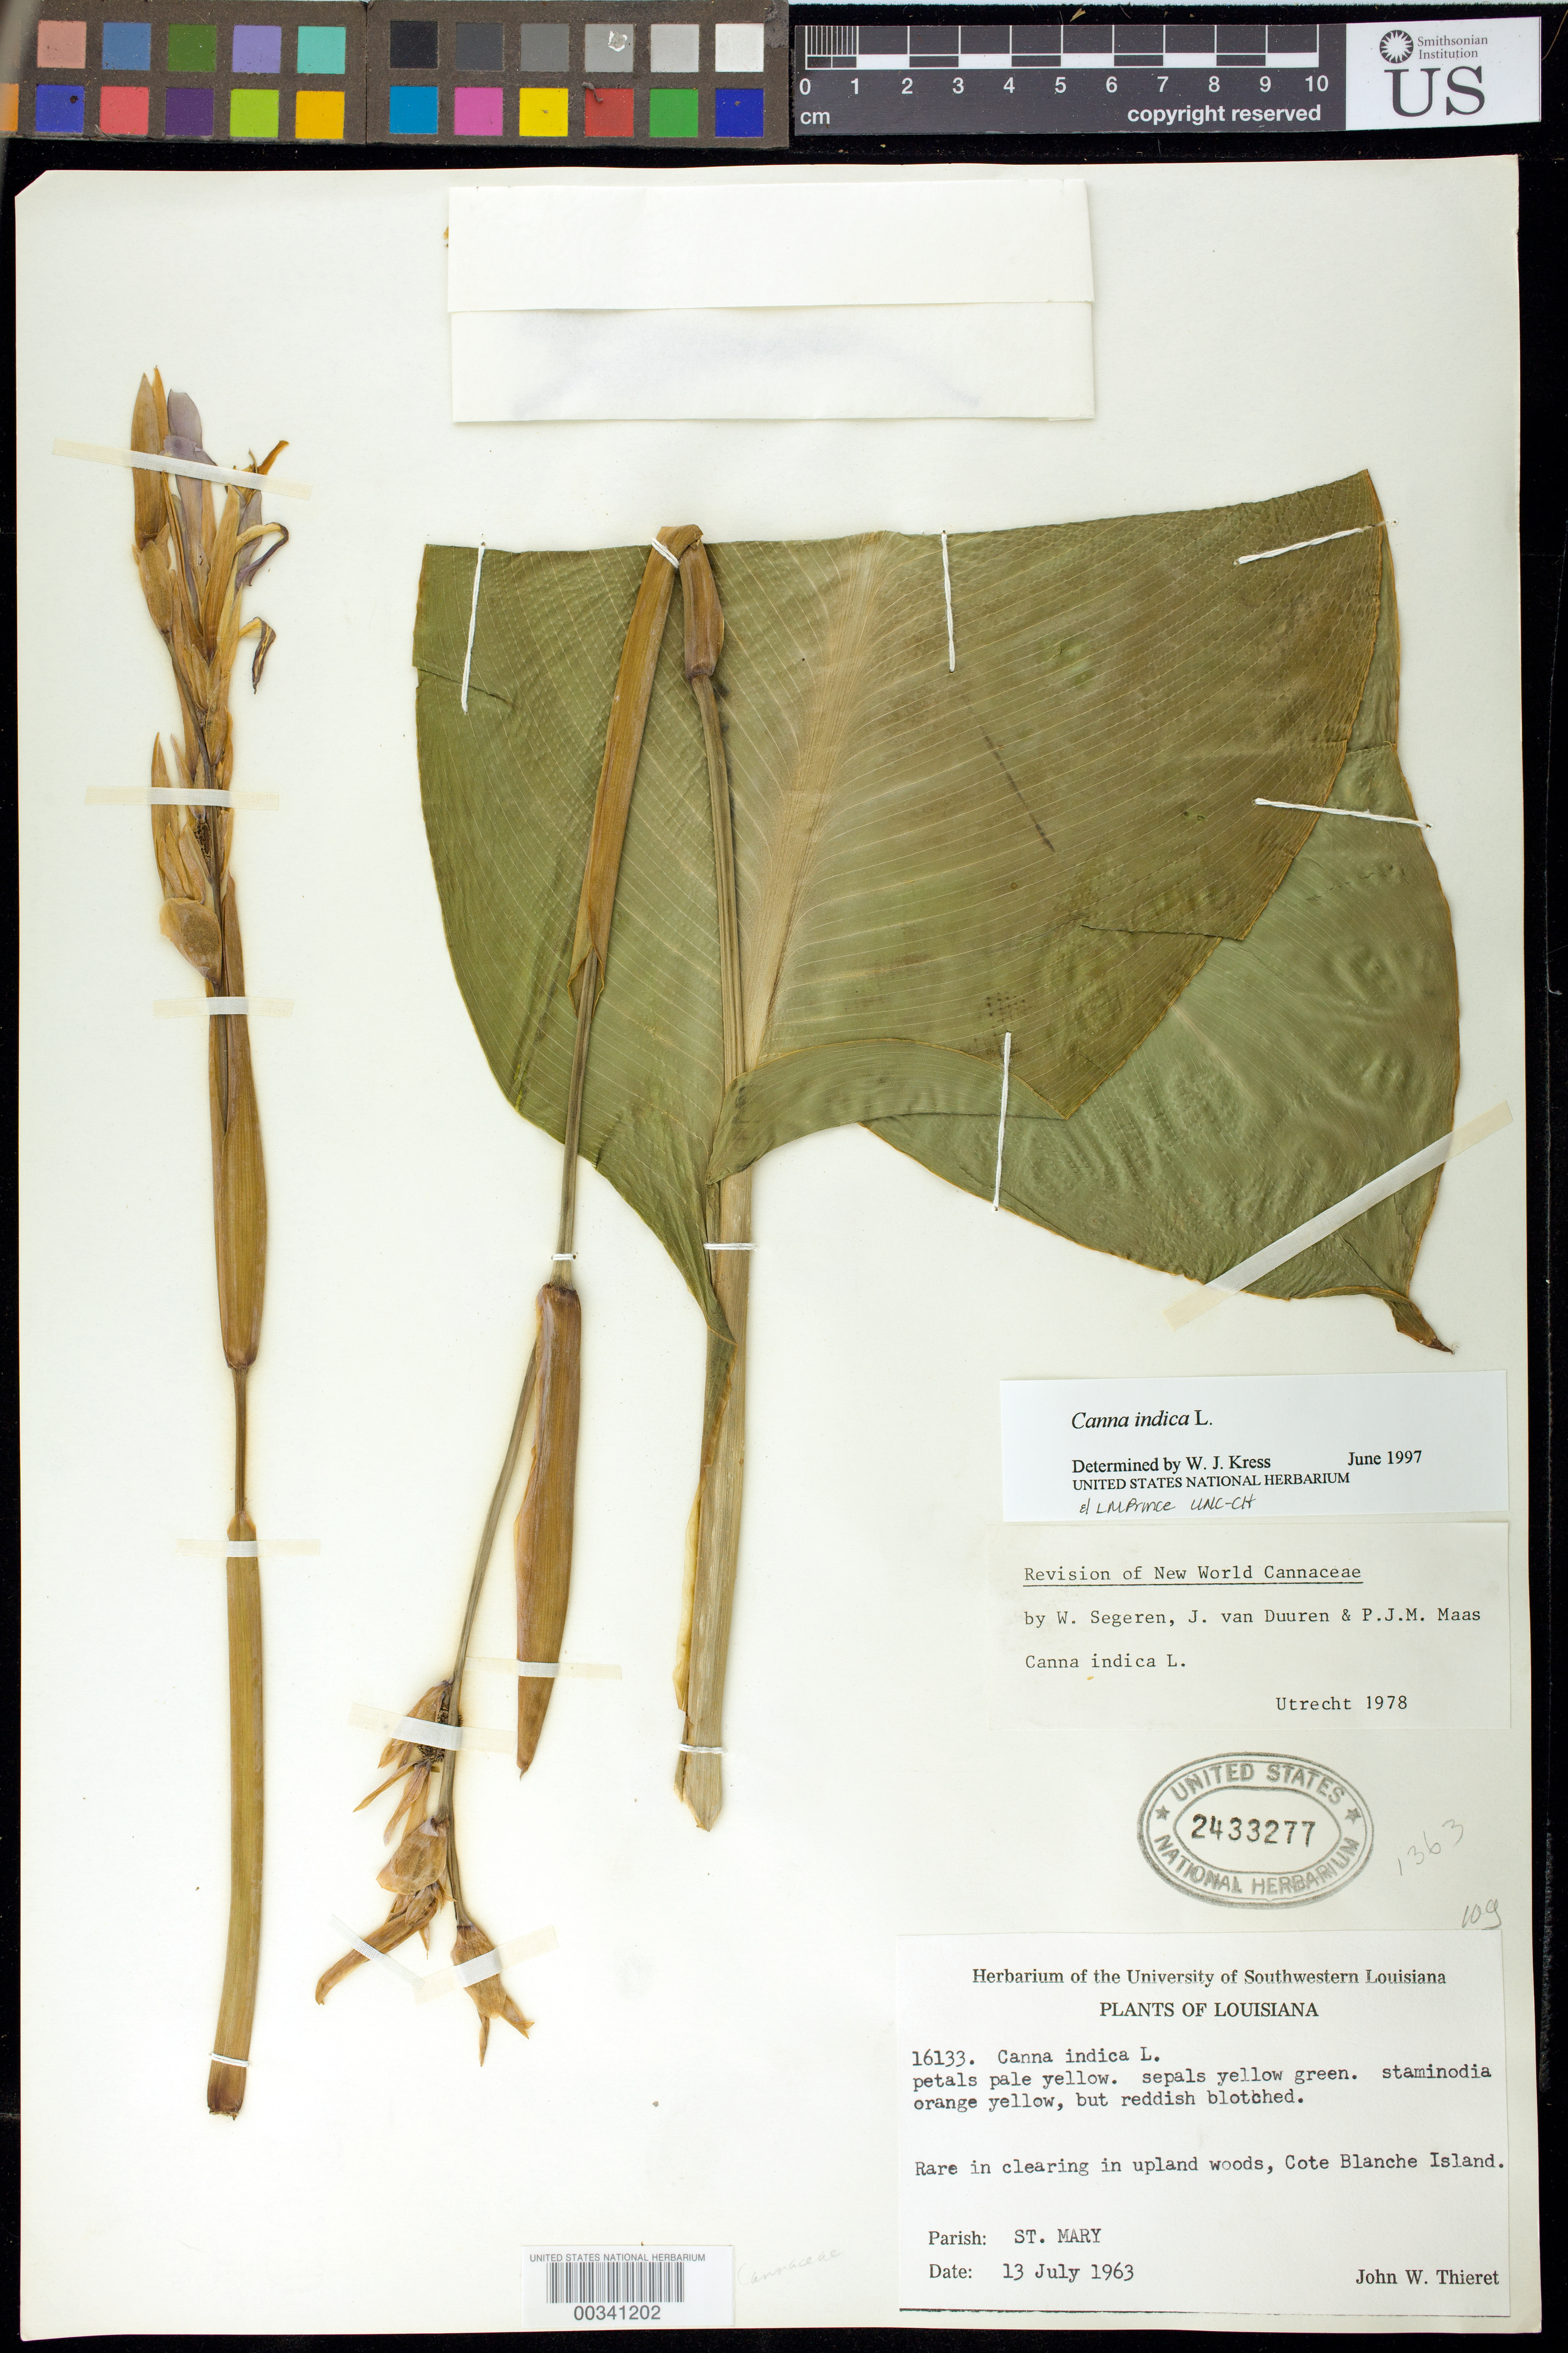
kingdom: Plantae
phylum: Tracheophyta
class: Liliopsida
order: Zingiberales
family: Cannaceae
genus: Canna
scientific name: Canna indica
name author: L.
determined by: Smith, Stephen F., (US), NMNH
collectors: J. W. Thieret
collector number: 16133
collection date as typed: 13 Jul 1963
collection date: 1963-07-13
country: United States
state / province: Louisiana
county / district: Saint Mary Parish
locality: Cote blanche island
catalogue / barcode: US 2433277